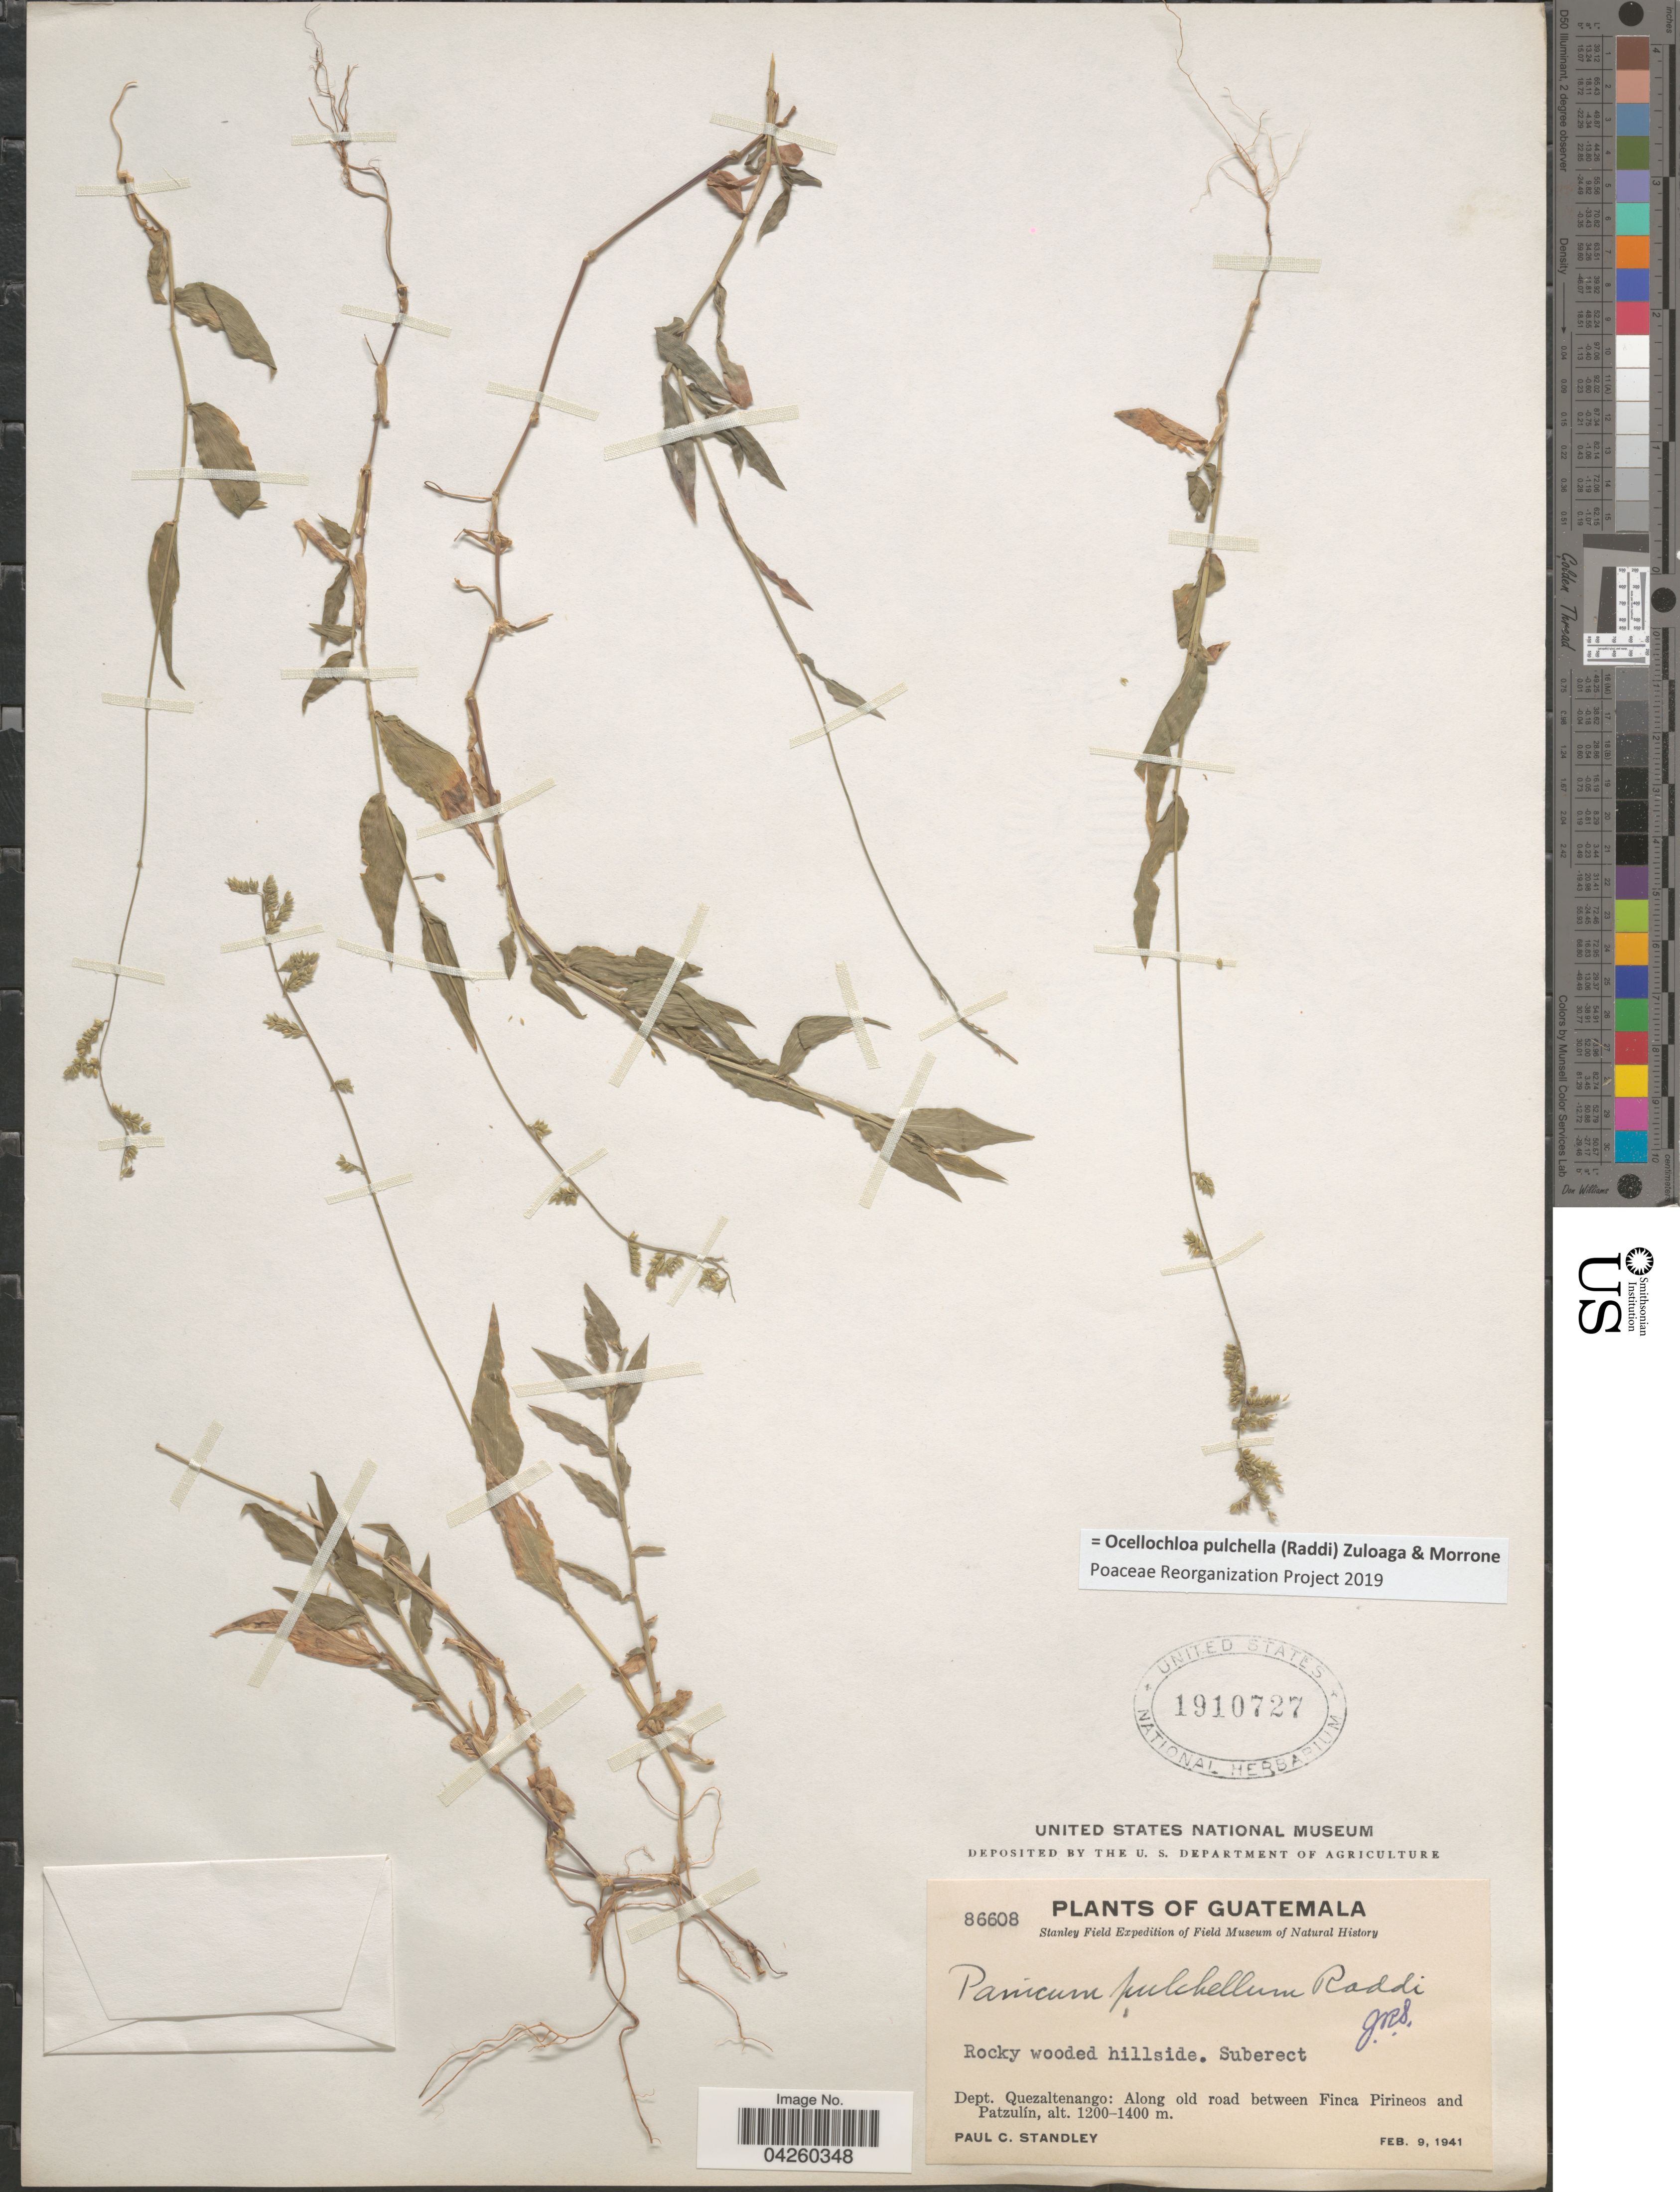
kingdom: Plantae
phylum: Tracheophyta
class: Liliopsida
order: Poales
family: Poaceae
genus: Ocellochloa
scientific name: Ocellochloa pulchella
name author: (Raddi) Zuloaga & Morrone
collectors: P. C. Standley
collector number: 86608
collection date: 1941-02-09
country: Guatemala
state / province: Quetzaltenango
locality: Stanley Field Expedition. Dept. Quezaltenango: Along old road between Finca Pirineos and Patzulín.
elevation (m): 1200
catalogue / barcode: US 1910727